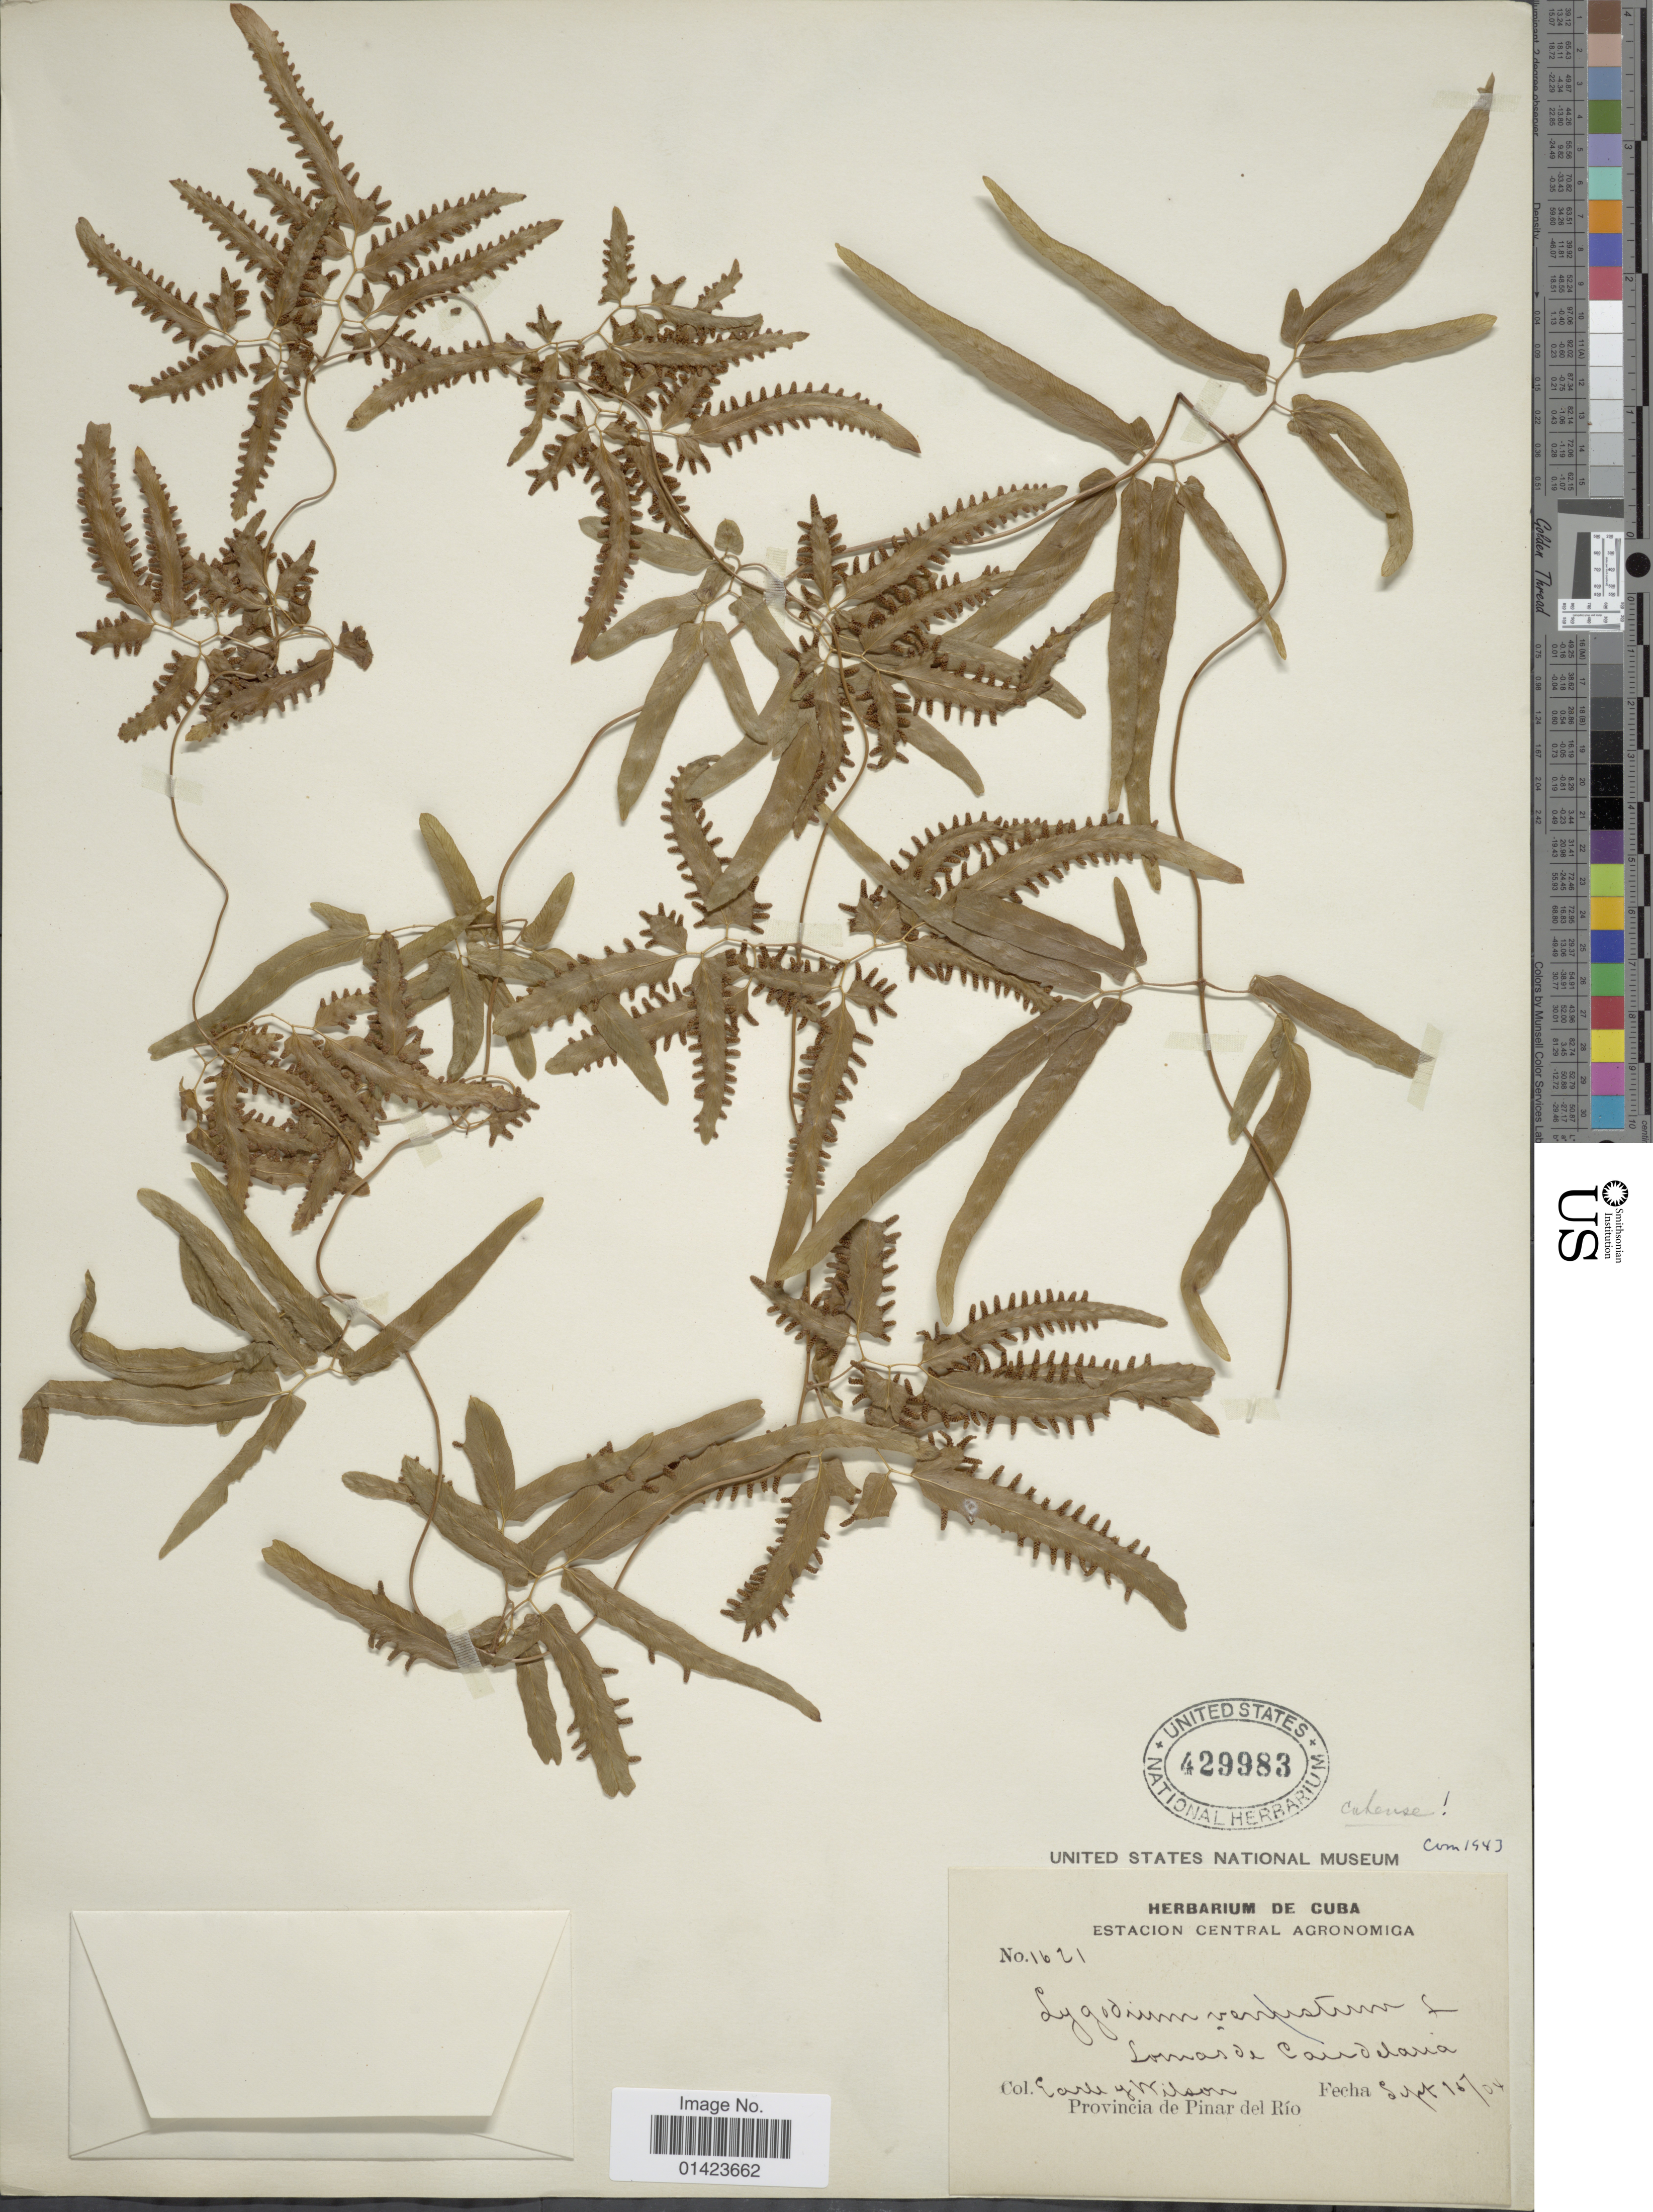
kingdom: Plantae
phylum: Tracheophyta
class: Polypodiopsida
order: Schizaeales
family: Lygodiaceae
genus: Lygodium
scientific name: Lygodium cubense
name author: Kunth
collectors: -. Earle & -- Wilson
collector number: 1621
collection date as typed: Transcribed d/m/y: 1/9/4 to 7/9/4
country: Cuba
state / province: Pinar del Río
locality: Provincia de Pinar del Rio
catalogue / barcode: US 429983